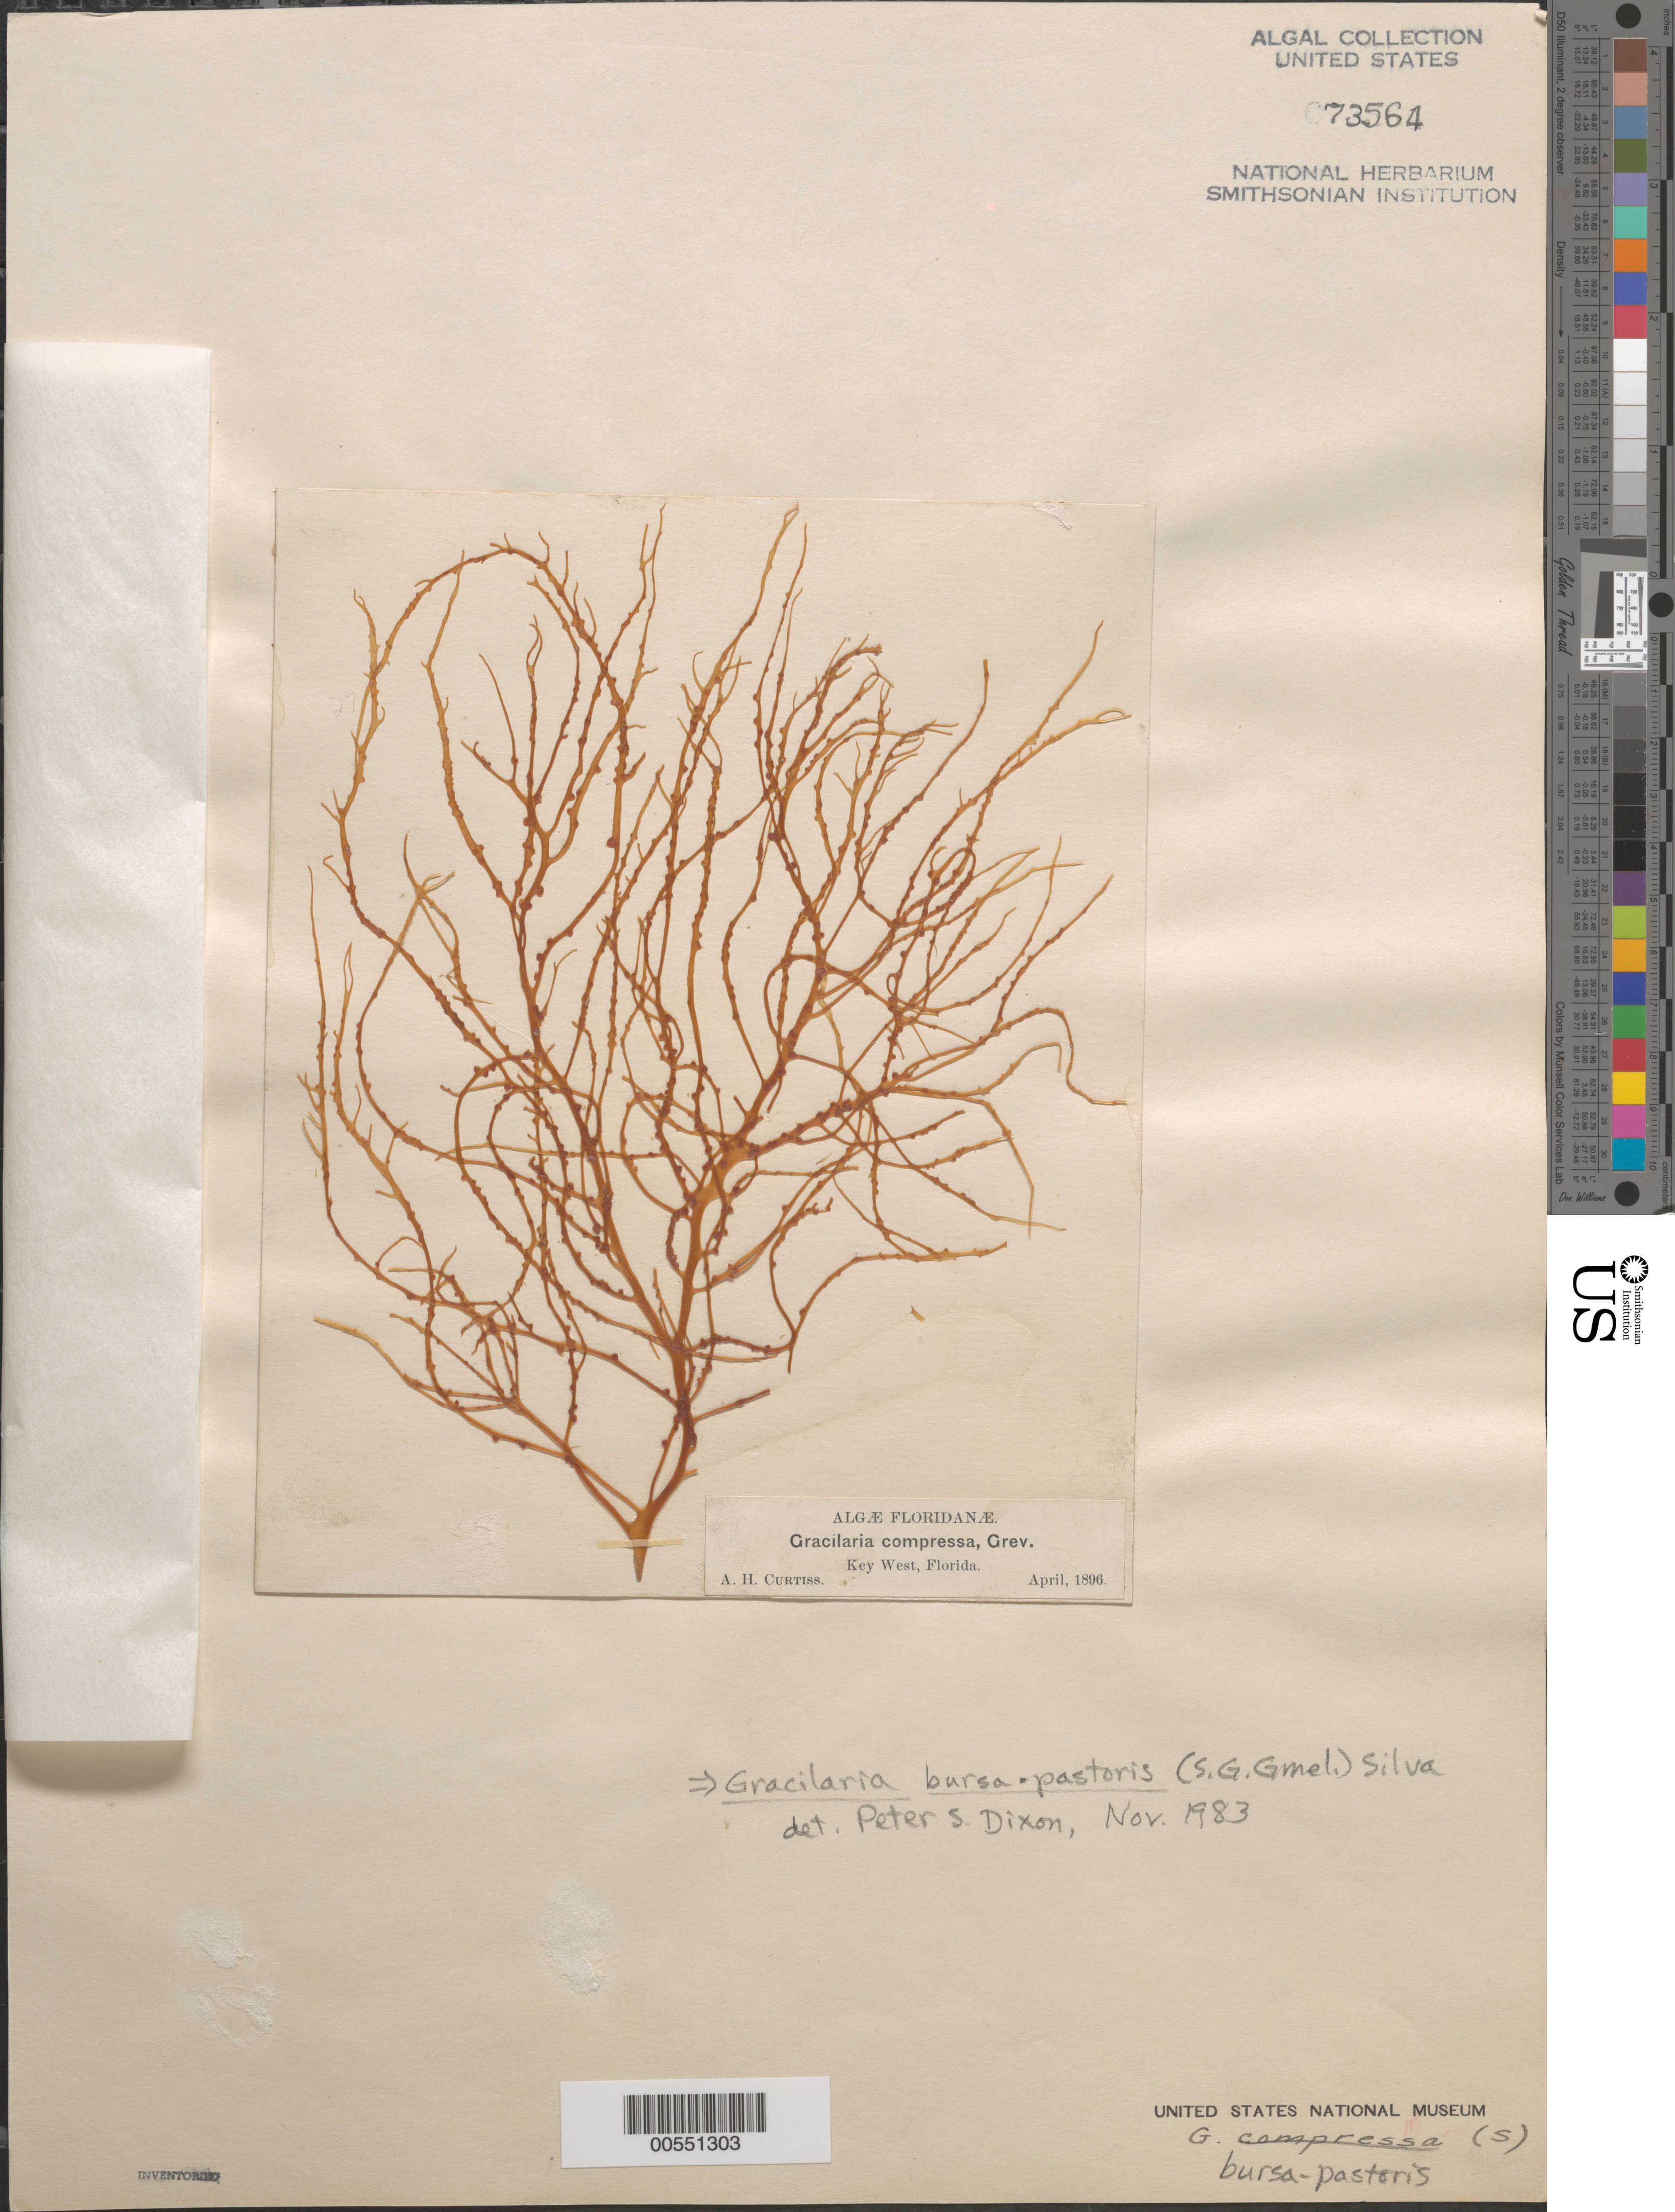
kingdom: Plantae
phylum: Rhodophyta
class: Florideophyceae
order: Gracilariales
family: Gracilariaceae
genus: Gracilaria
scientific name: Gracilaria bursa-pastoris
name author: (S.G. Gmel.) P.C. Silva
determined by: Dixon, P. S.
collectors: A. H. Curtiss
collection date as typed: Apr 1896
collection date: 1896-04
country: United States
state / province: Florida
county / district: Monroe County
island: Key West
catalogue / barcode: US 73564